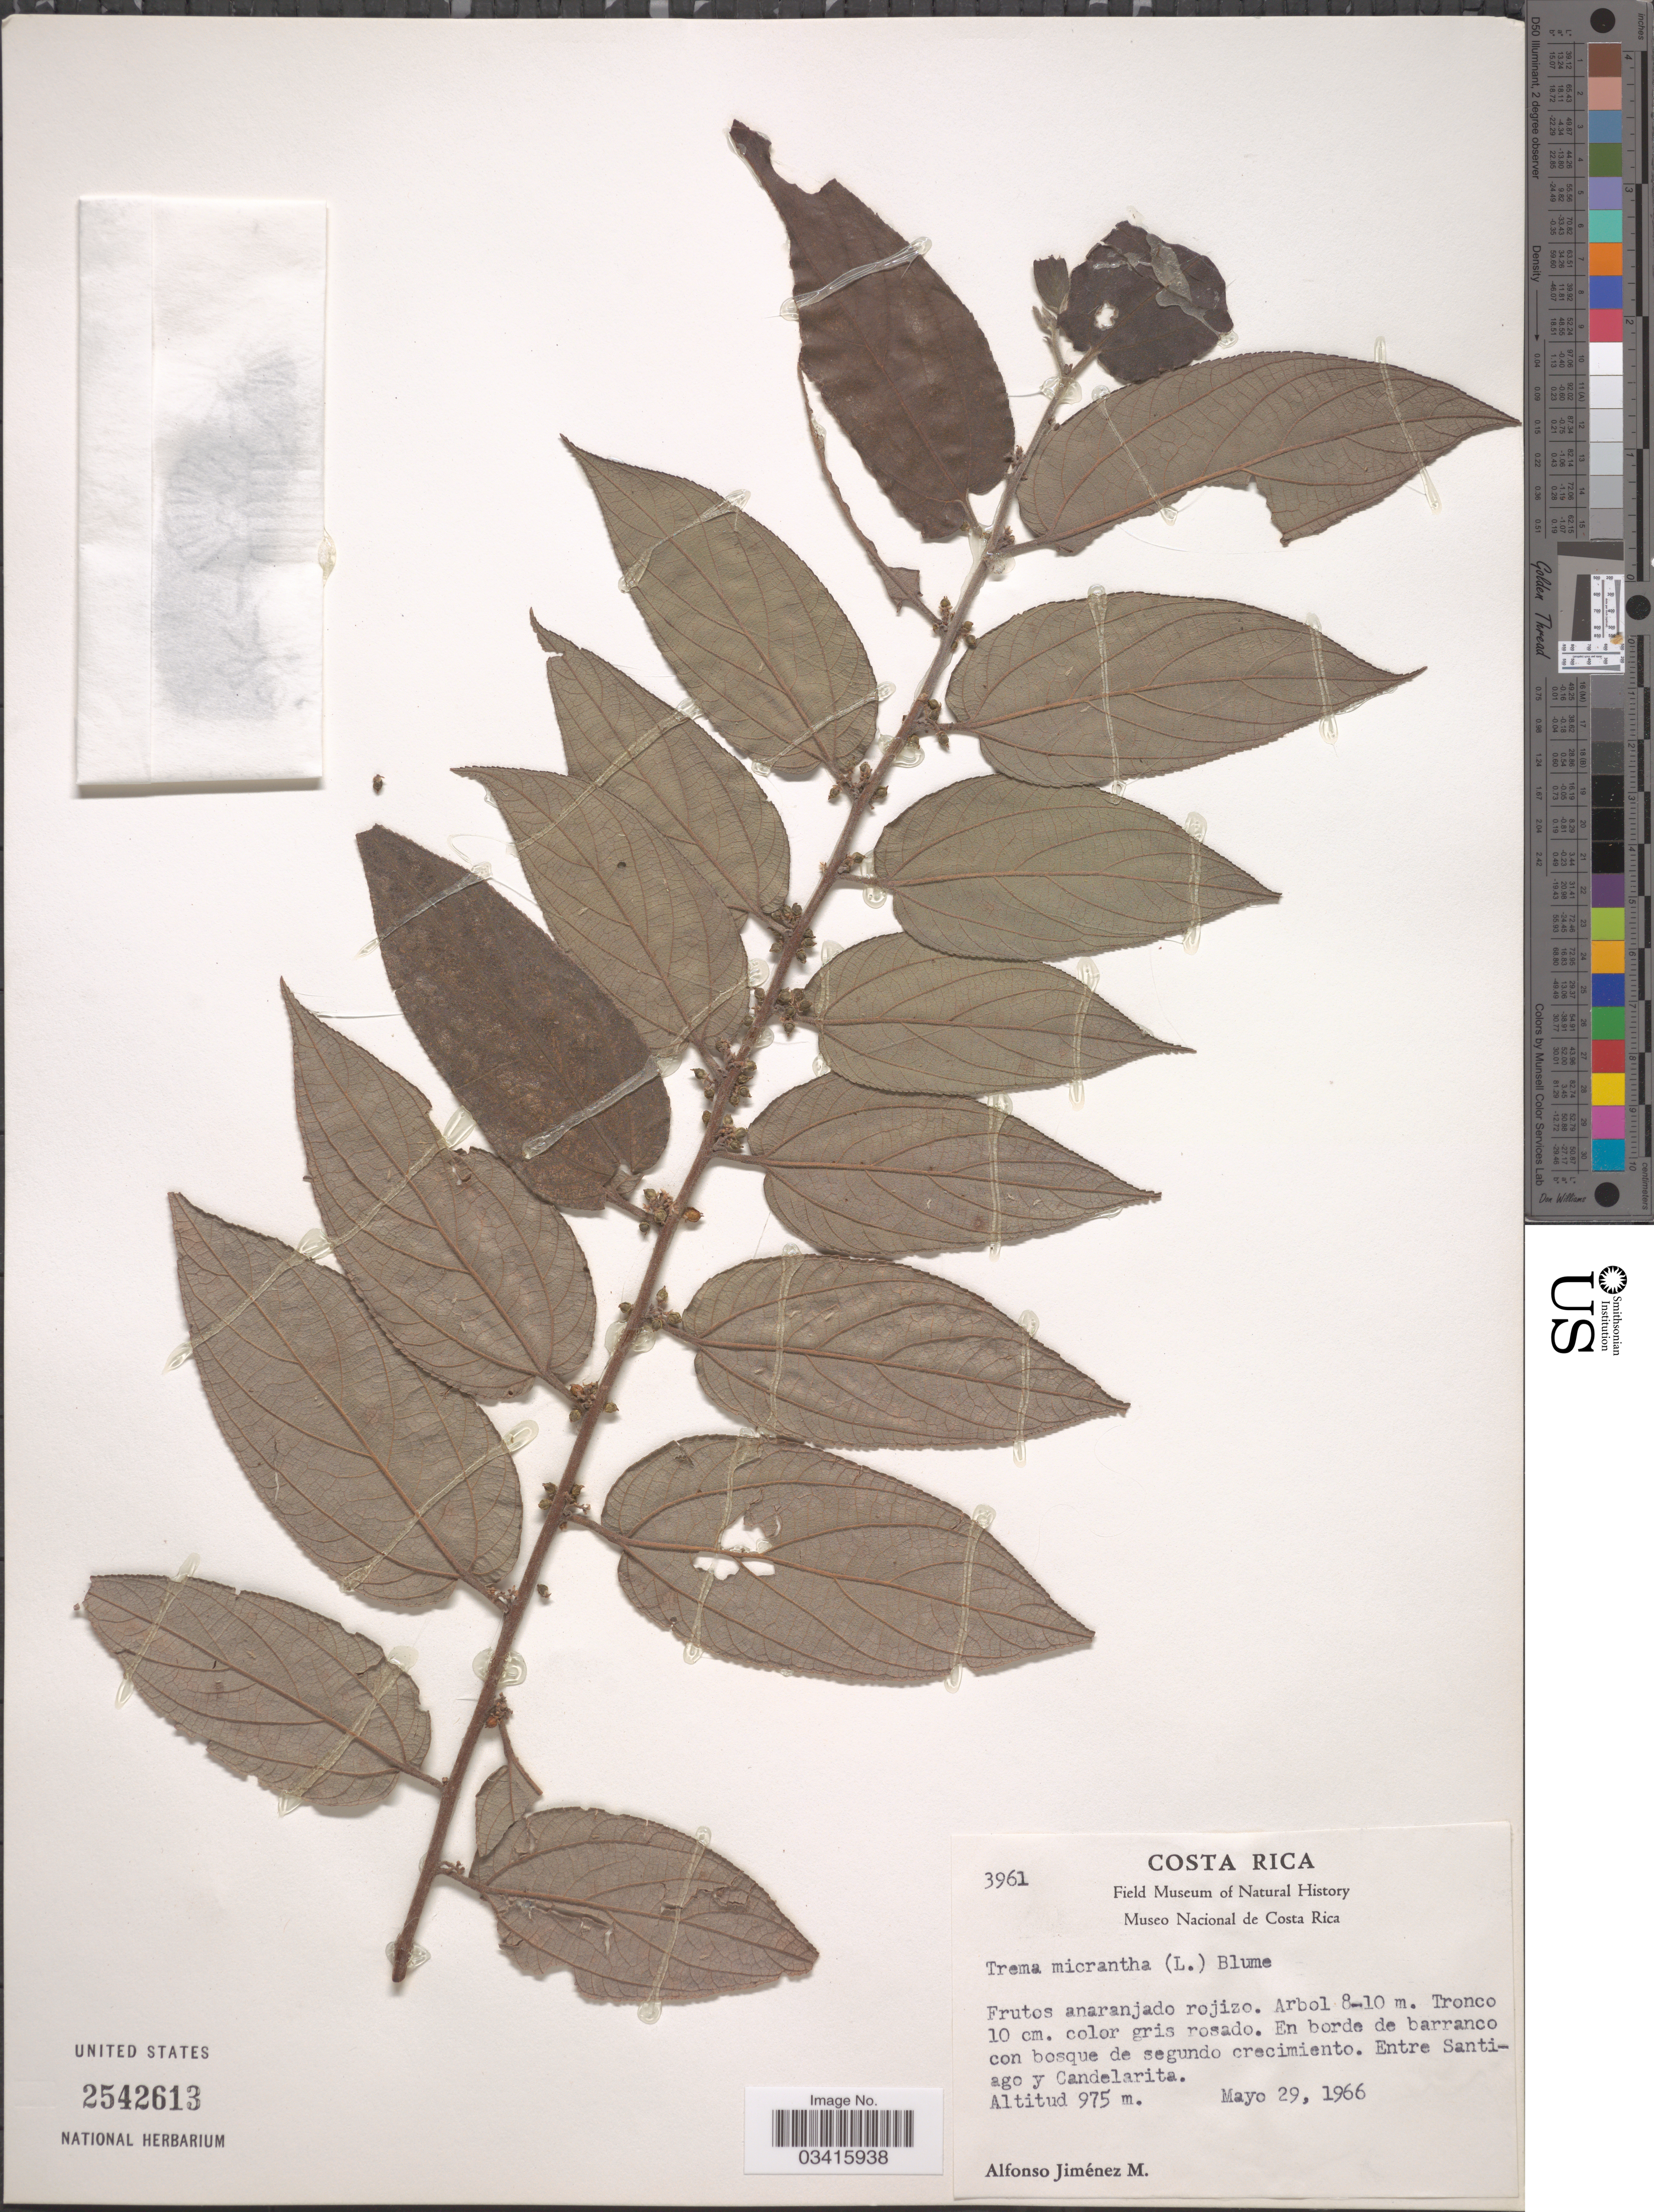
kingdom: Plantae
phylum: Tracheophyta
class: Magnoliopsida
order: Rosales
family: Cannabaceae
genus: Trema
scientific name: Trema micranthum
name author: (L.) Blume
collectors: A. Jimenez M.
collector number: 3961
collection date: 1966-05-29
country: Costa Rica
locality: Entre Santiago y Candelarita.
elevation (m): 975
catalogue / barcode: US 2542613